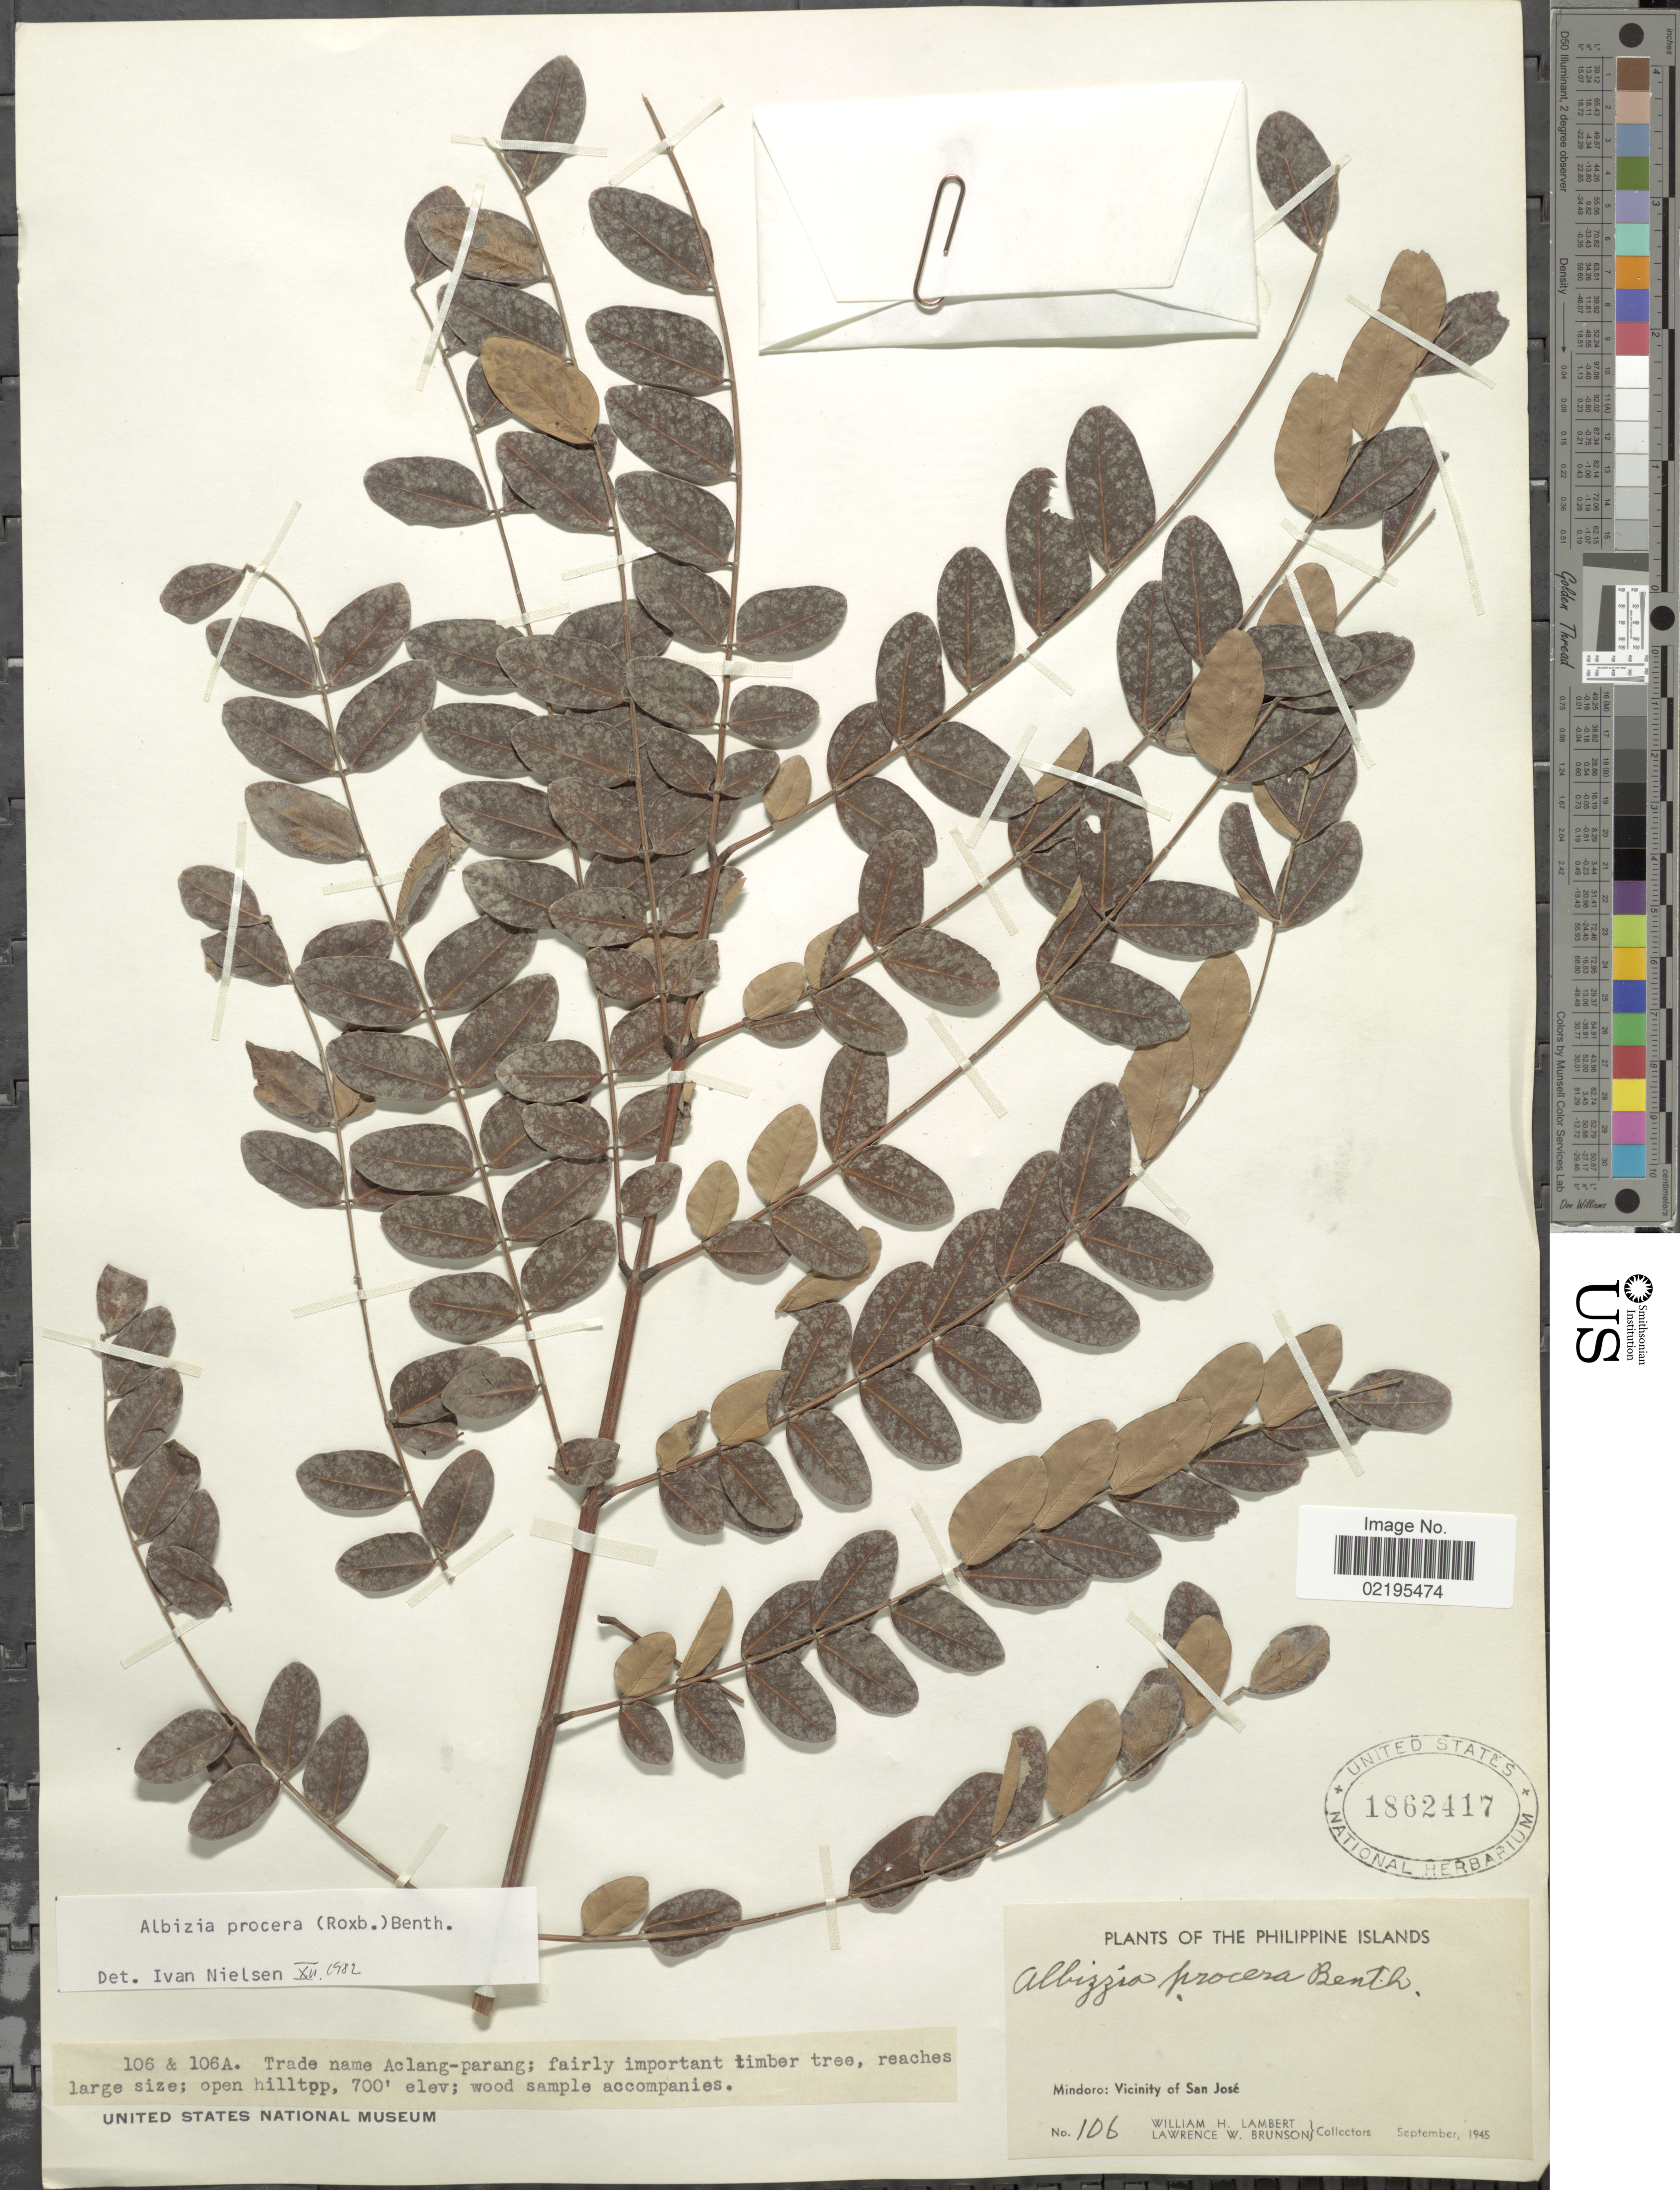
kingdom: Plantae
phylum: Tracheophyta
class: Magnoliopsida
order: Fabales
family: Fabaceae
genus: Albizia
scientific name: Albizia procera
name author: (Roxb.) Benth.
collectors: W. Lambert & L. Brunson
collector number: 106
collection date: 1945-09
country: Philippines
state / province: Mimaropa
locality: Vicinity of San Jose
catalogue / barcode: US 1862417